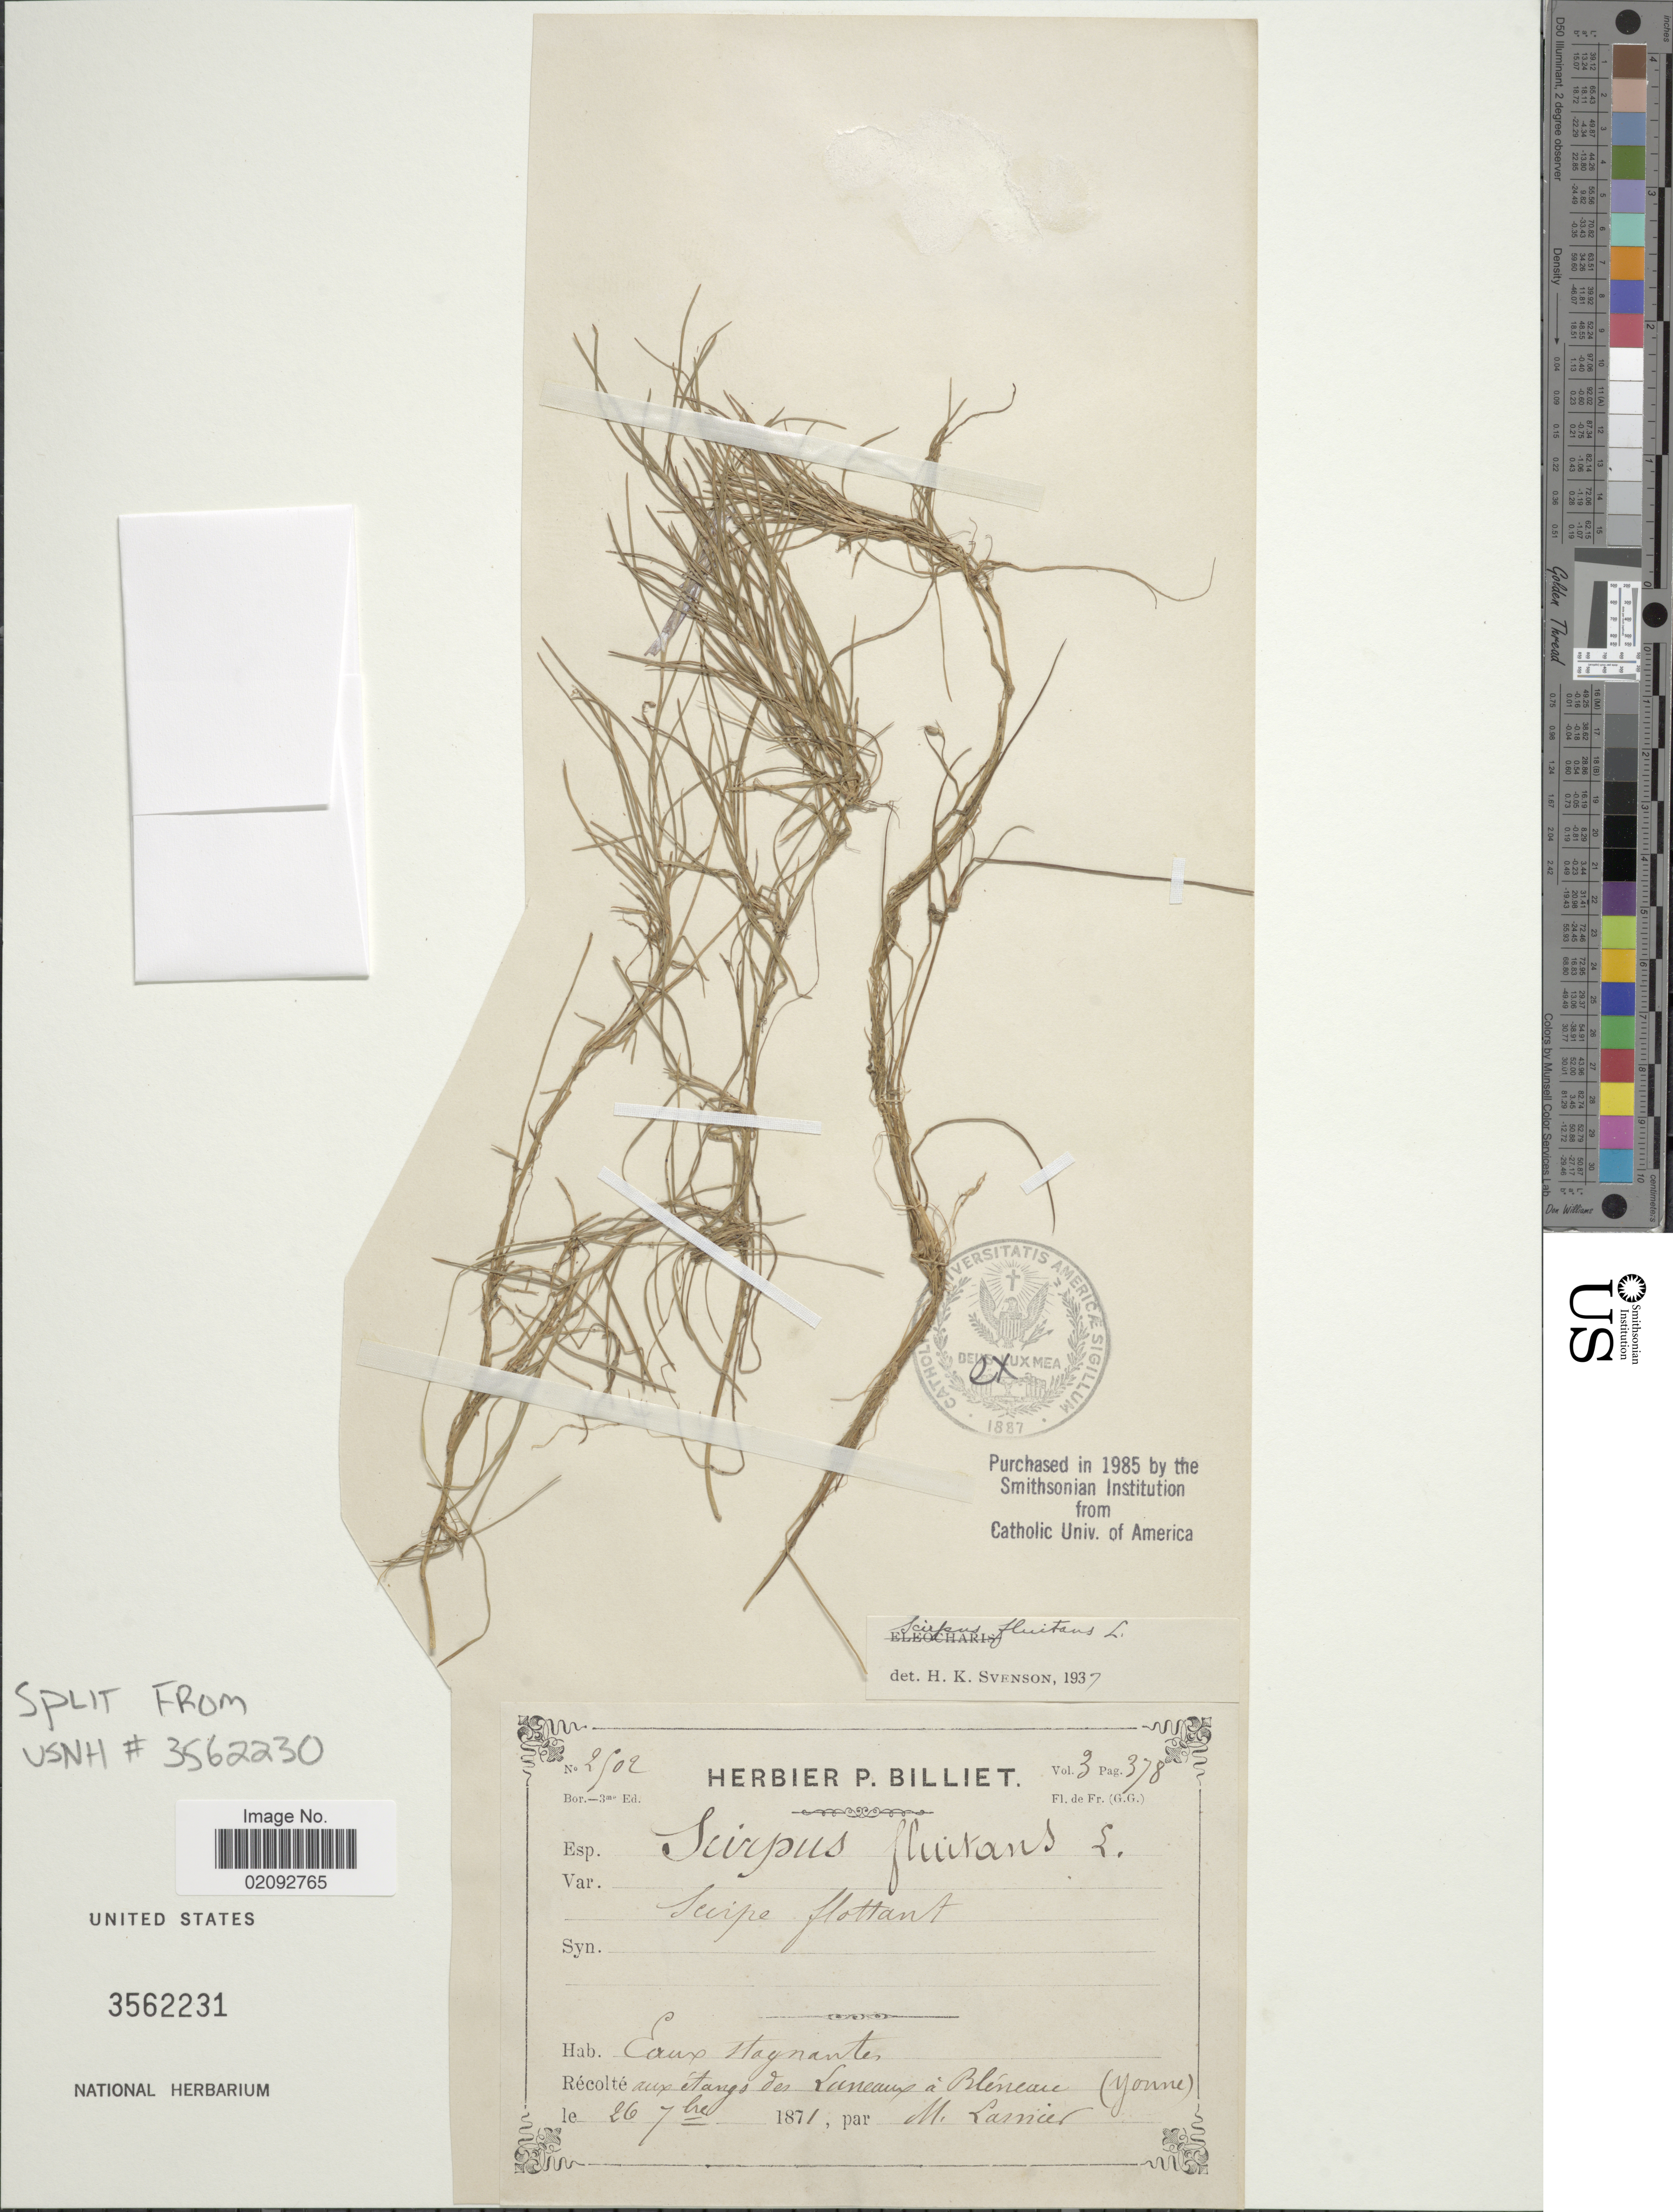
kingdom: Plantae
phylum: Tracheophyta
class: Liliopsida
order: Poales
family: Cyperaceae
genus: Isolepis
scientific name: Isolepis fluitans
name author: (L.) R. Br.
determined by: Strong, Mark T., (BOT), Smithsonian Institution - National Museum of Natural History (UNITED STATES)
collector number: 2902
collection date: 1871-09-26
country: France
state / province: Bourgogne-Franche-Comté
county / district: Yonne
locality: Aux etango des Luneaux a Blenau (Yonne) [interpreted]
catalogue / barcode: US 3562231